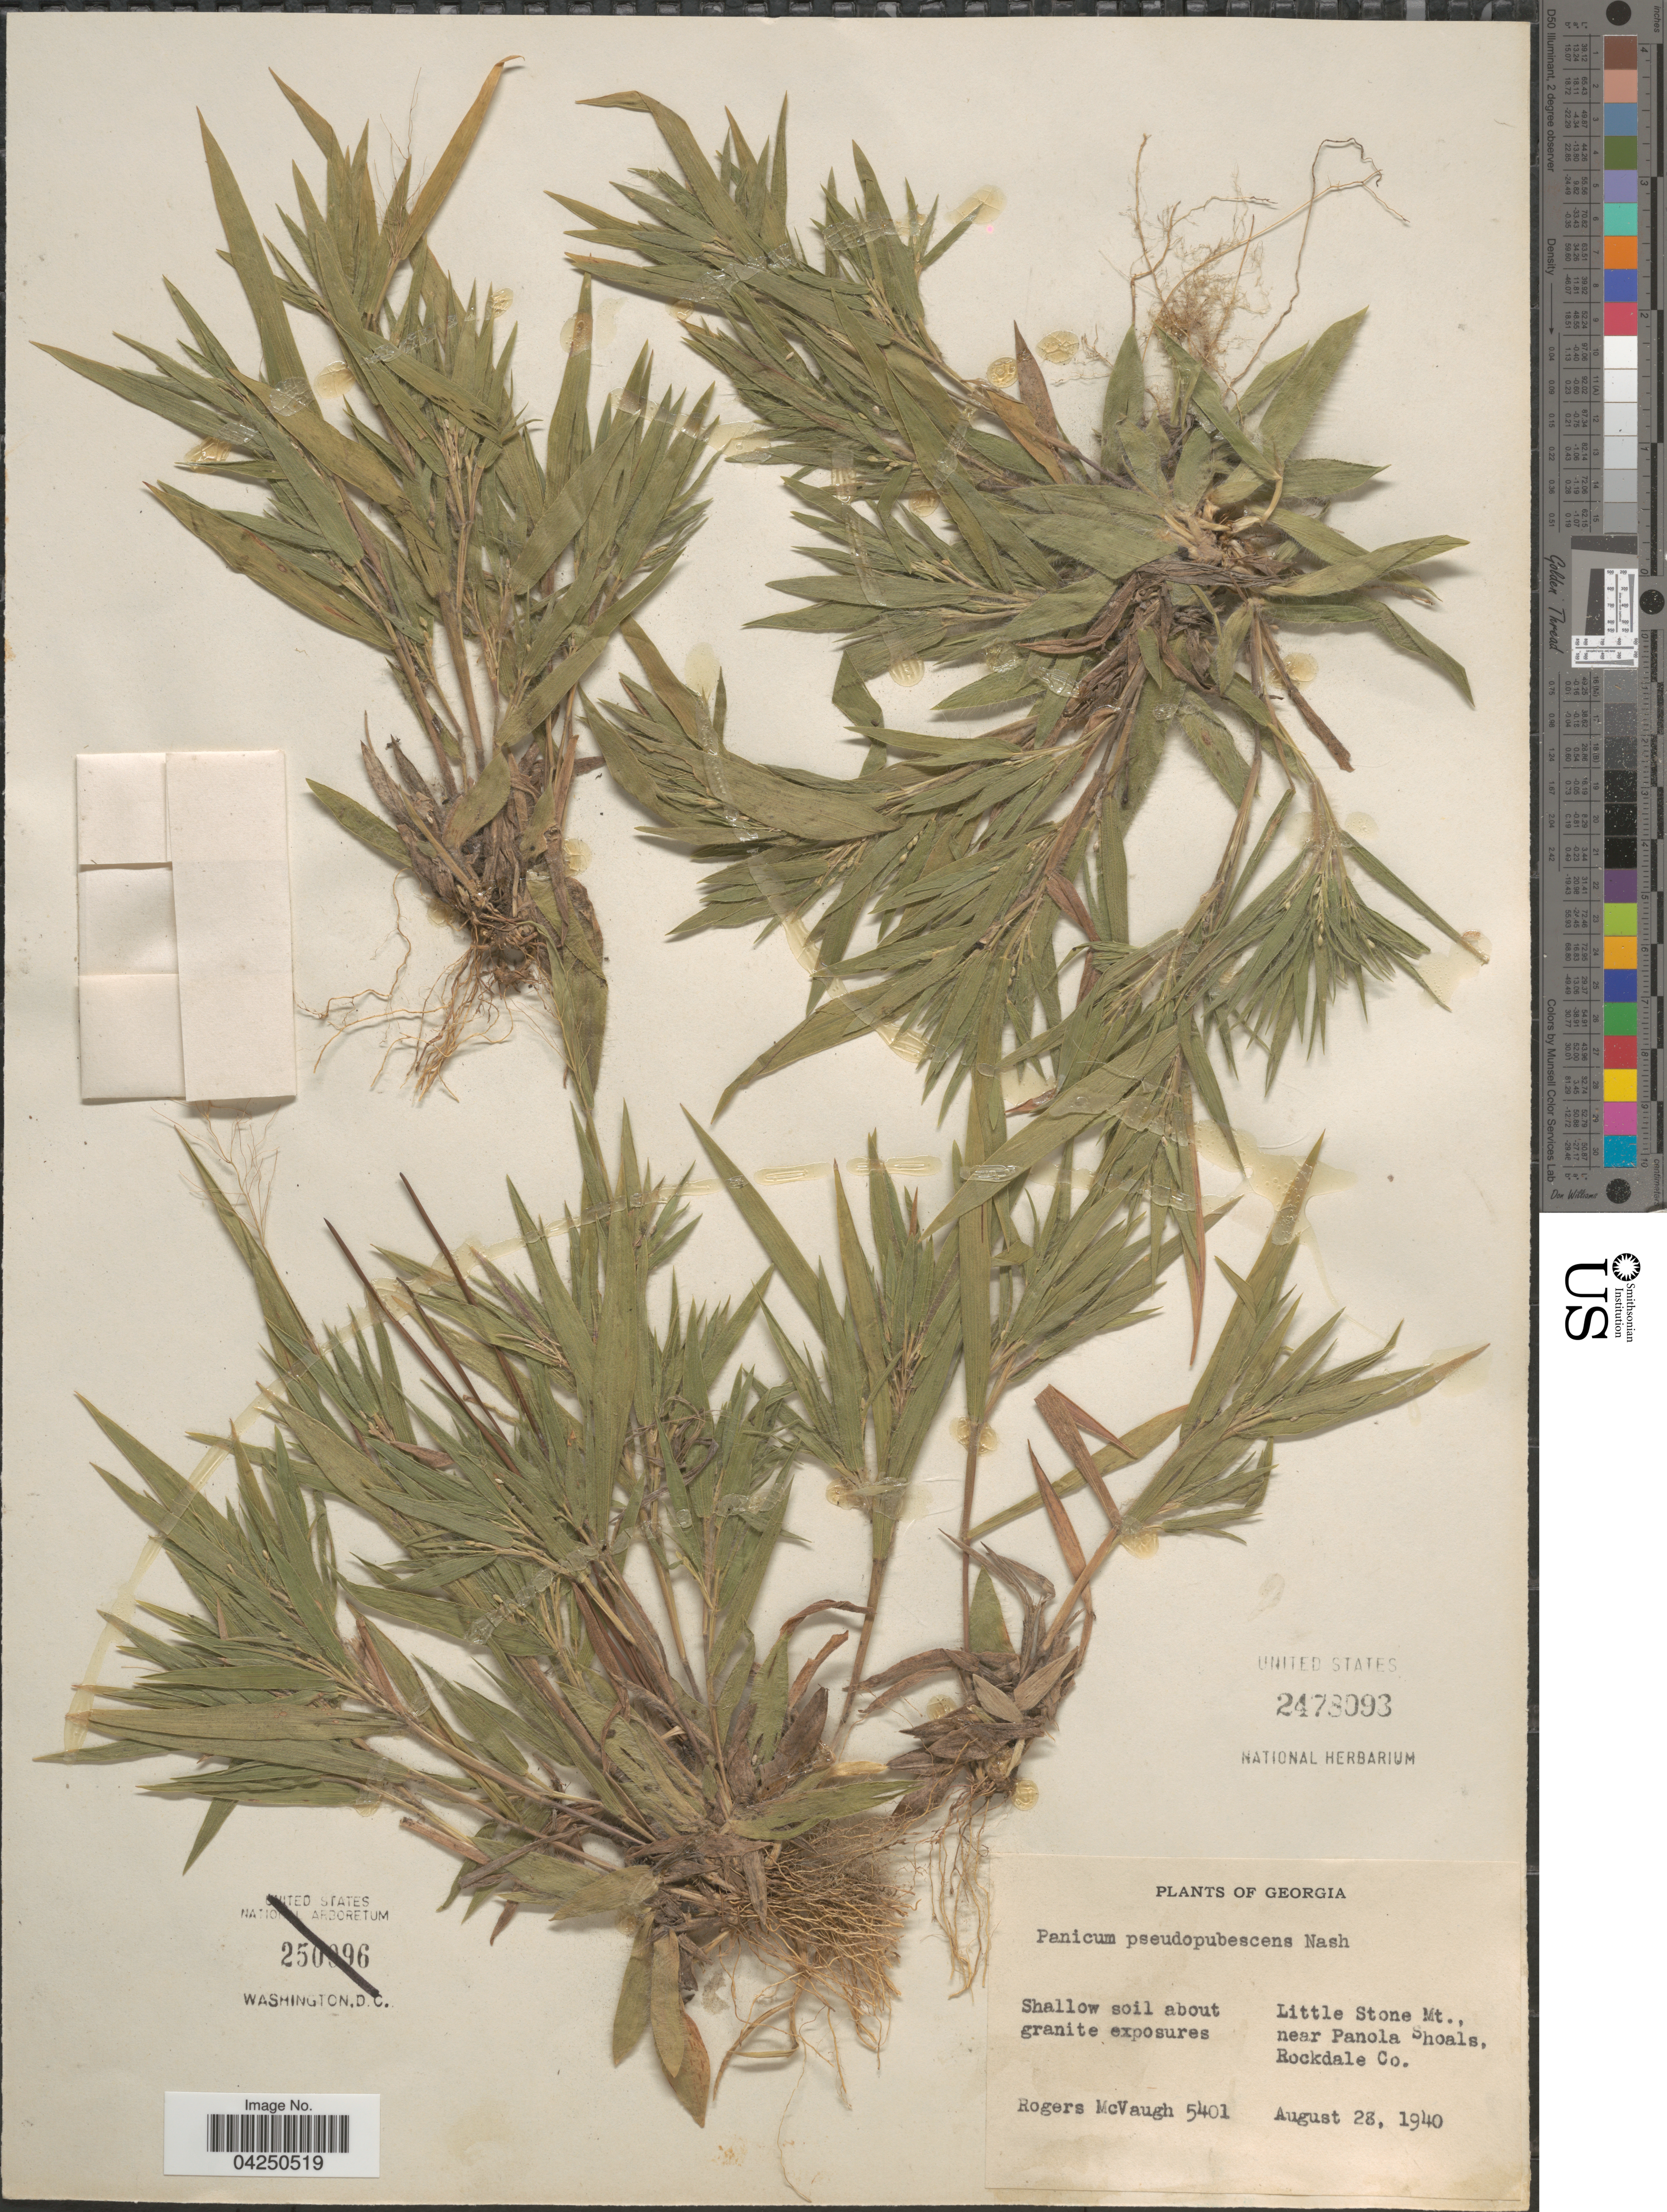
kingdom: Plantae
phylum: Tracheophyta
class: Liliopsida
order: Poales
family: Poaceae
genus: Dichanthelium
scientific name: Dichanthelium acuminatum var. acuminatum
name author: (Sw.) Gould & C.A. Clark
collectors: R. McVaugh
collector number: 5401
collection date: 1940-08-28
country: United States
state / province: Georgia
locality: Little Stone Mt., near Panola Shoals, Rockdale Co.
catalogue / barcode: US 2478093